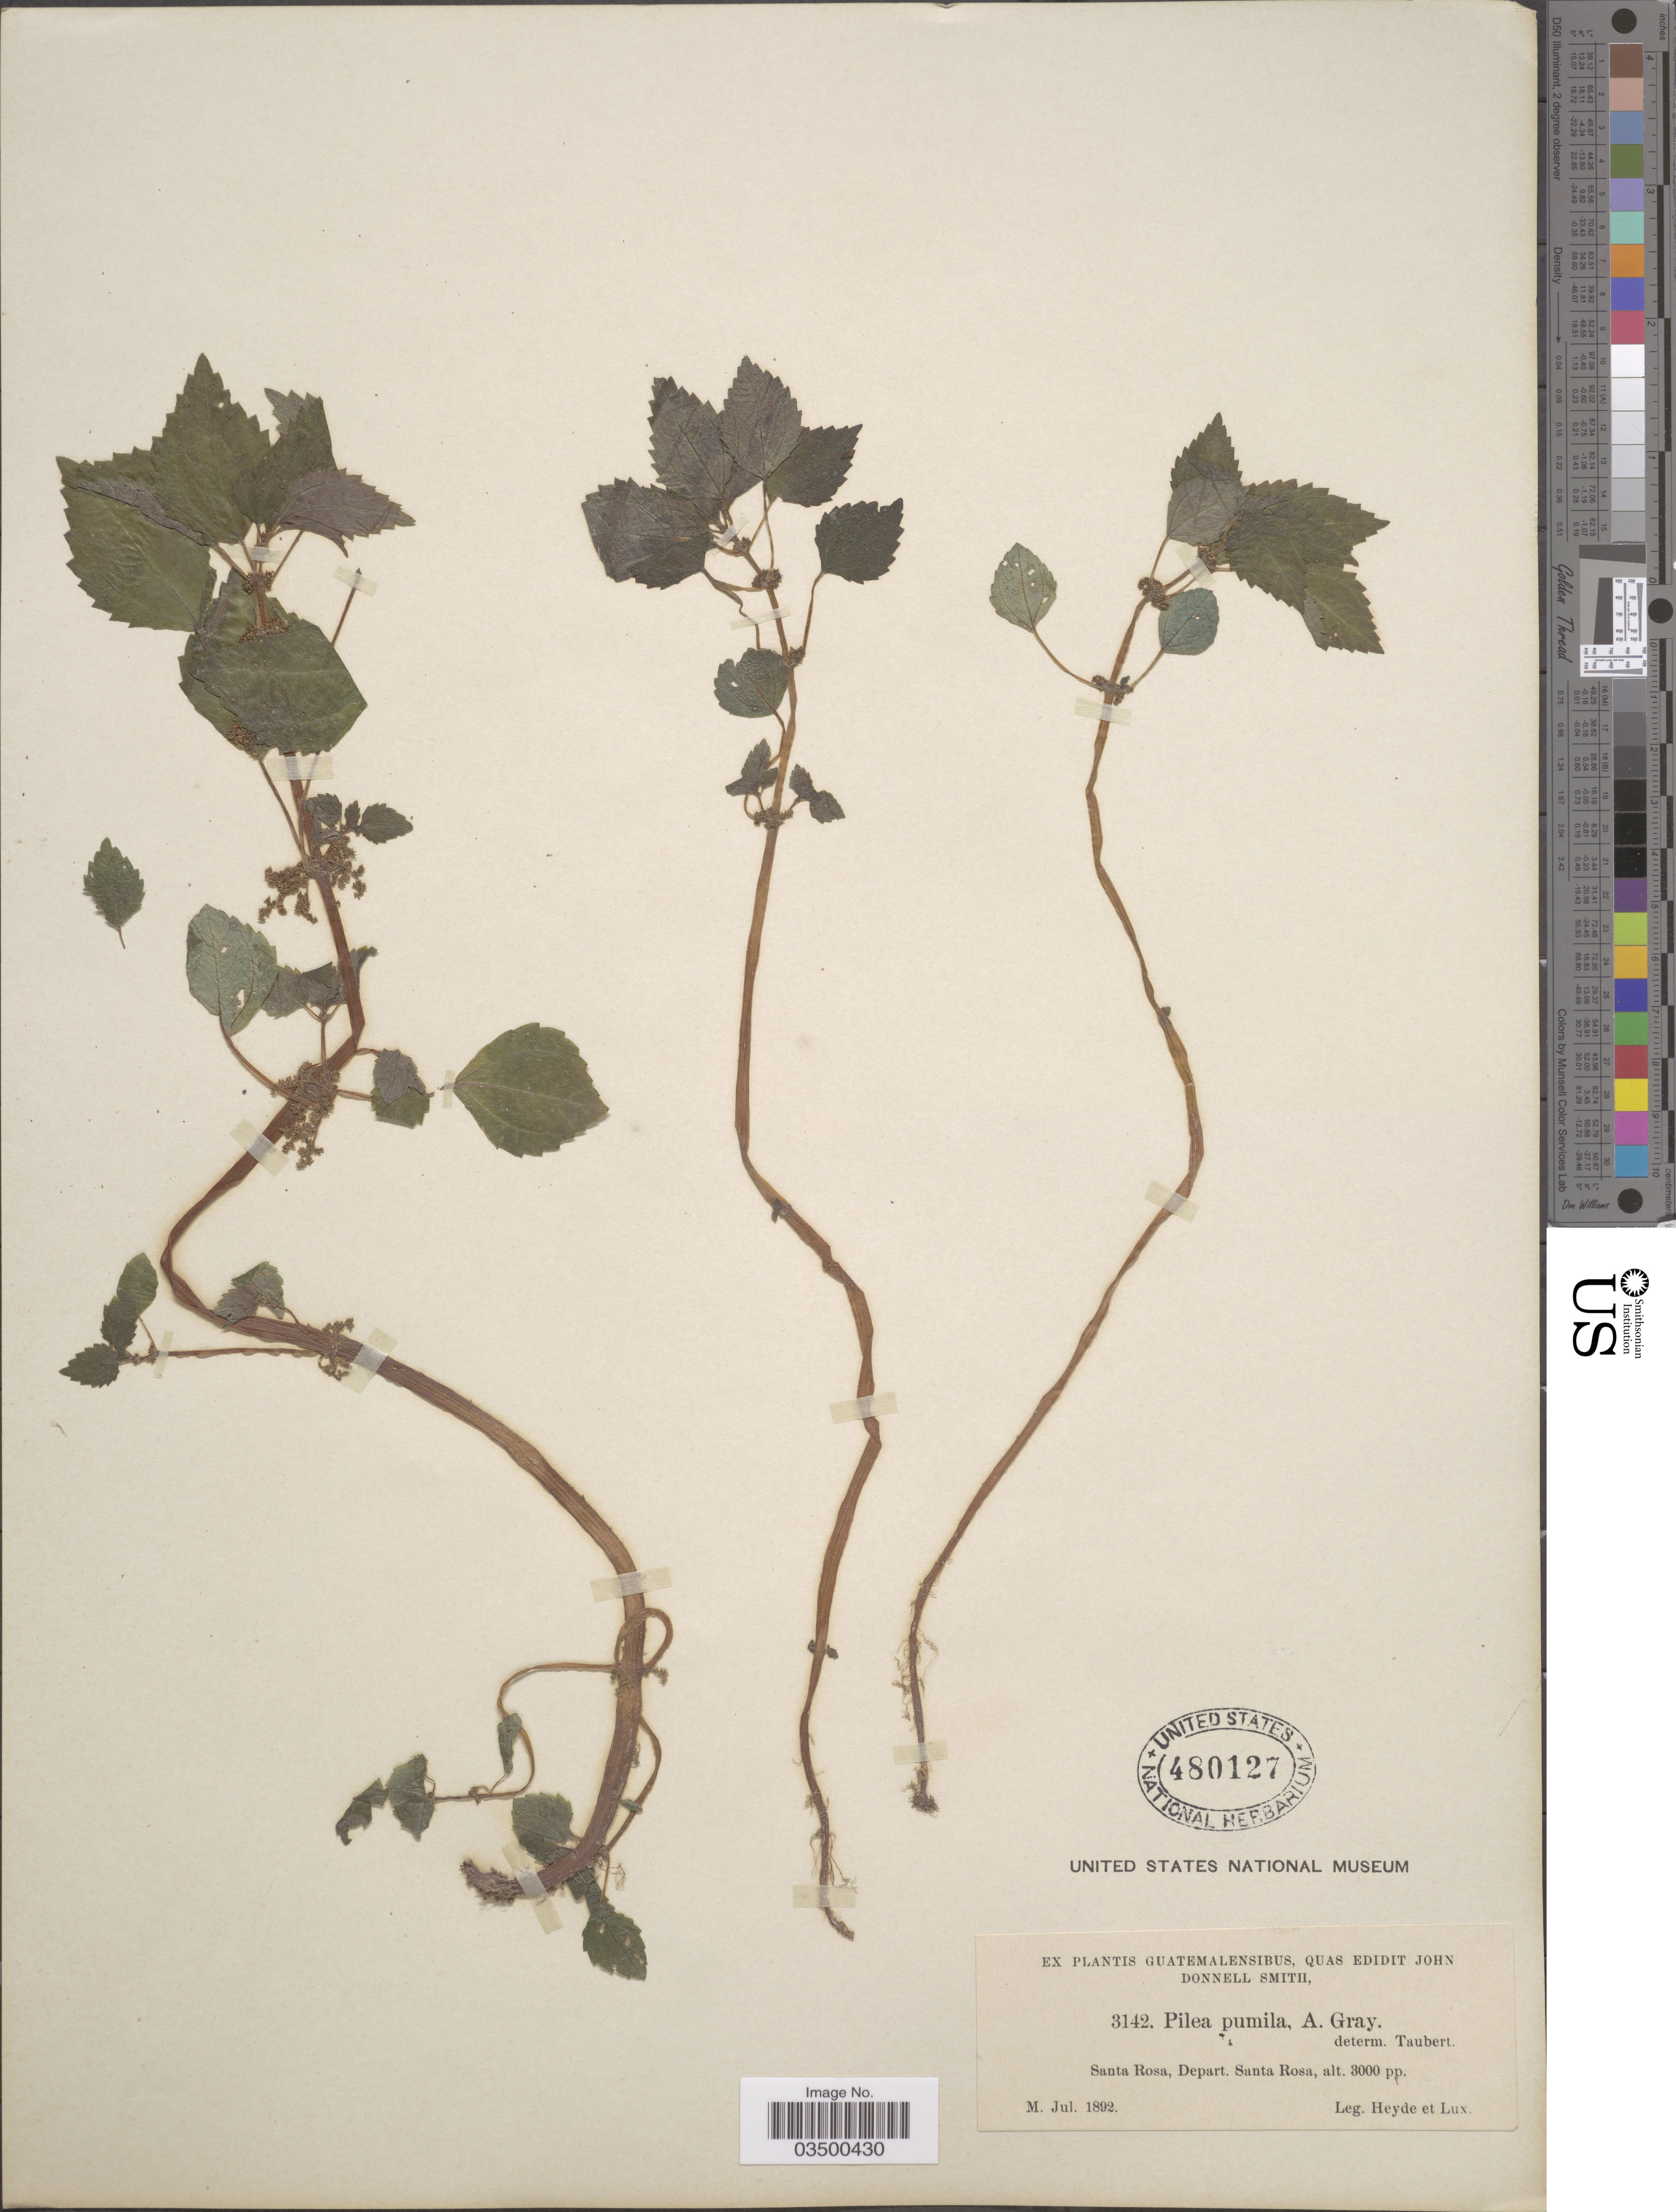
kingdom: Plantae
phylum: Tracheophyta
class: Magnoliopsida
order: Rosales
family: Urticaceae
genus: Pilea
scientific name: Pilea hyalina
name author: Fenzl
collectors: Heyde & Lux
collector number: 3142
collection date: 1892-07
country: Guatemala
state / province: Santa Rosa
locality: Santa Rosa, Depart. Santa Rosa.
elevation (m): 914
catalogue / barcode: US 480127